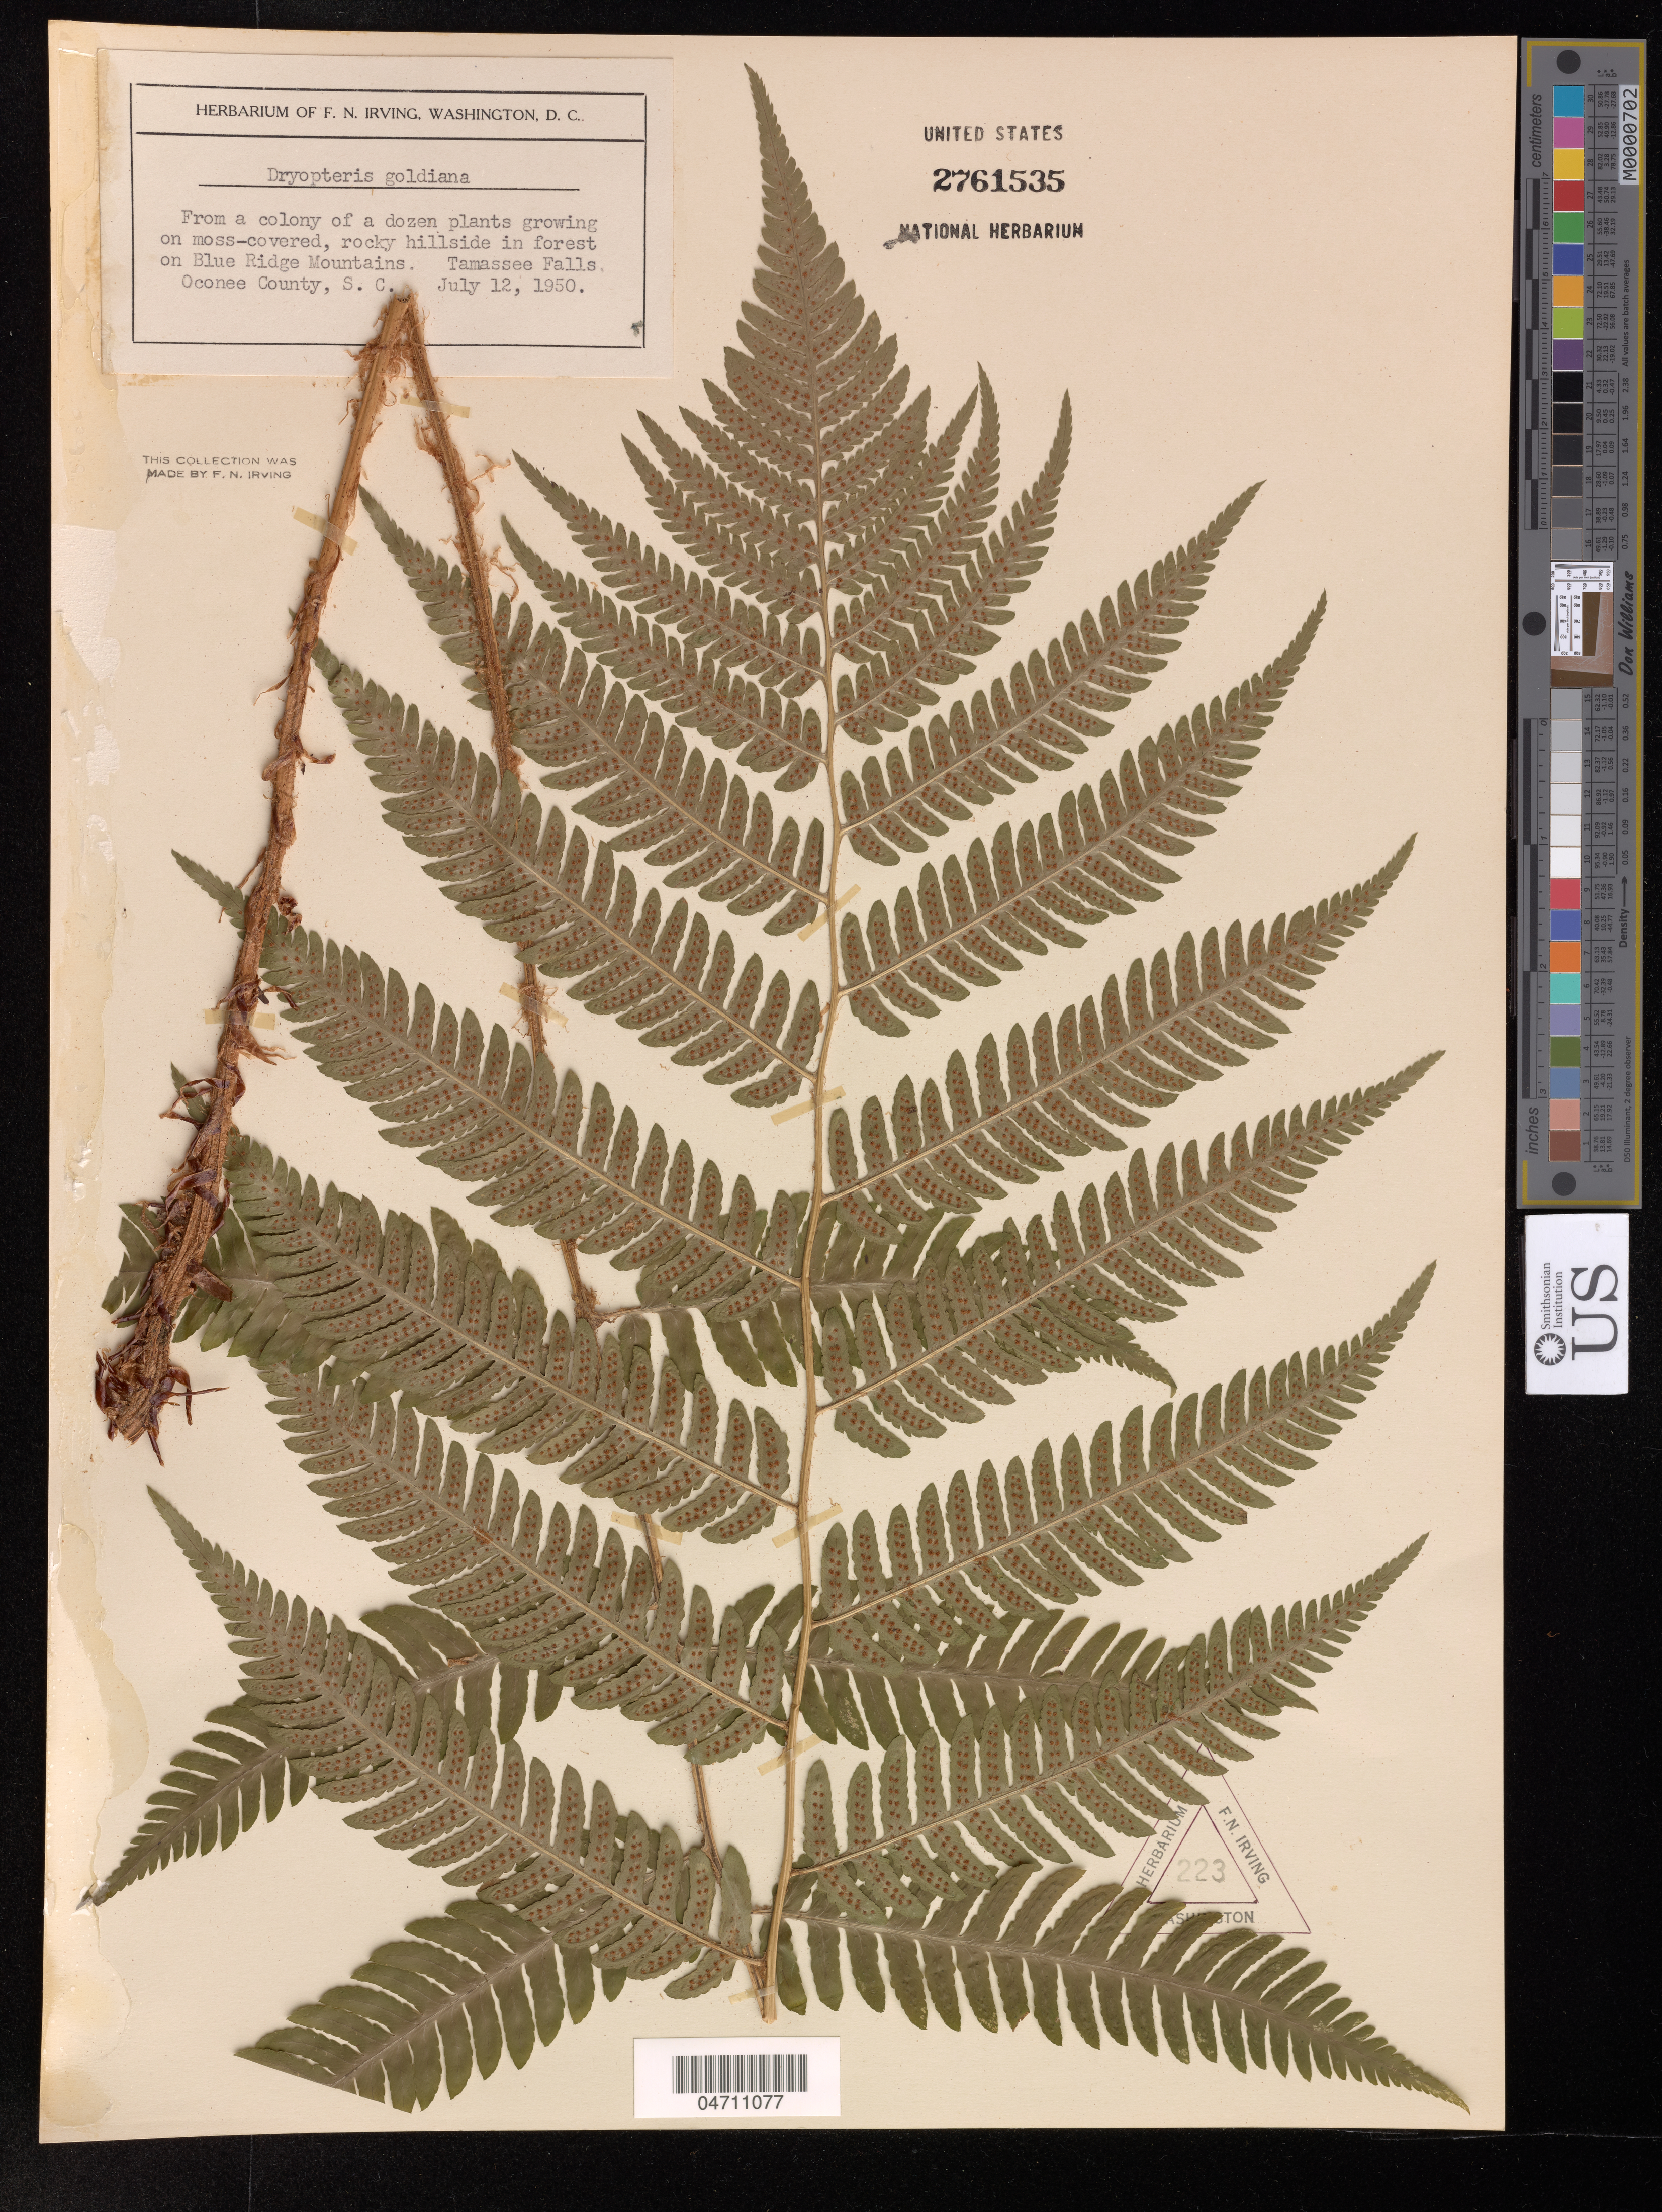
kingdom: Plantae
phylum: Tracheophyta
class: Polypodiopsida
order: Polypodiales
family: Dryopteridaceae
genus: Dryopteris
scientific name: Dryopteris goldiana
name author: (Hook. ex Goldie) A. Gray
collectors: ex herb. F.N. Irving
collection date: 1950-07-12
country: United States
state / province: South Carolina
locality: From a colony of a dozen plants growing on moss-covered, rocky hillside in forest on Blue Ridge Mountains, Tamassee Falls, Oconee County, S. C.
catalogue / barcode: US 2761535